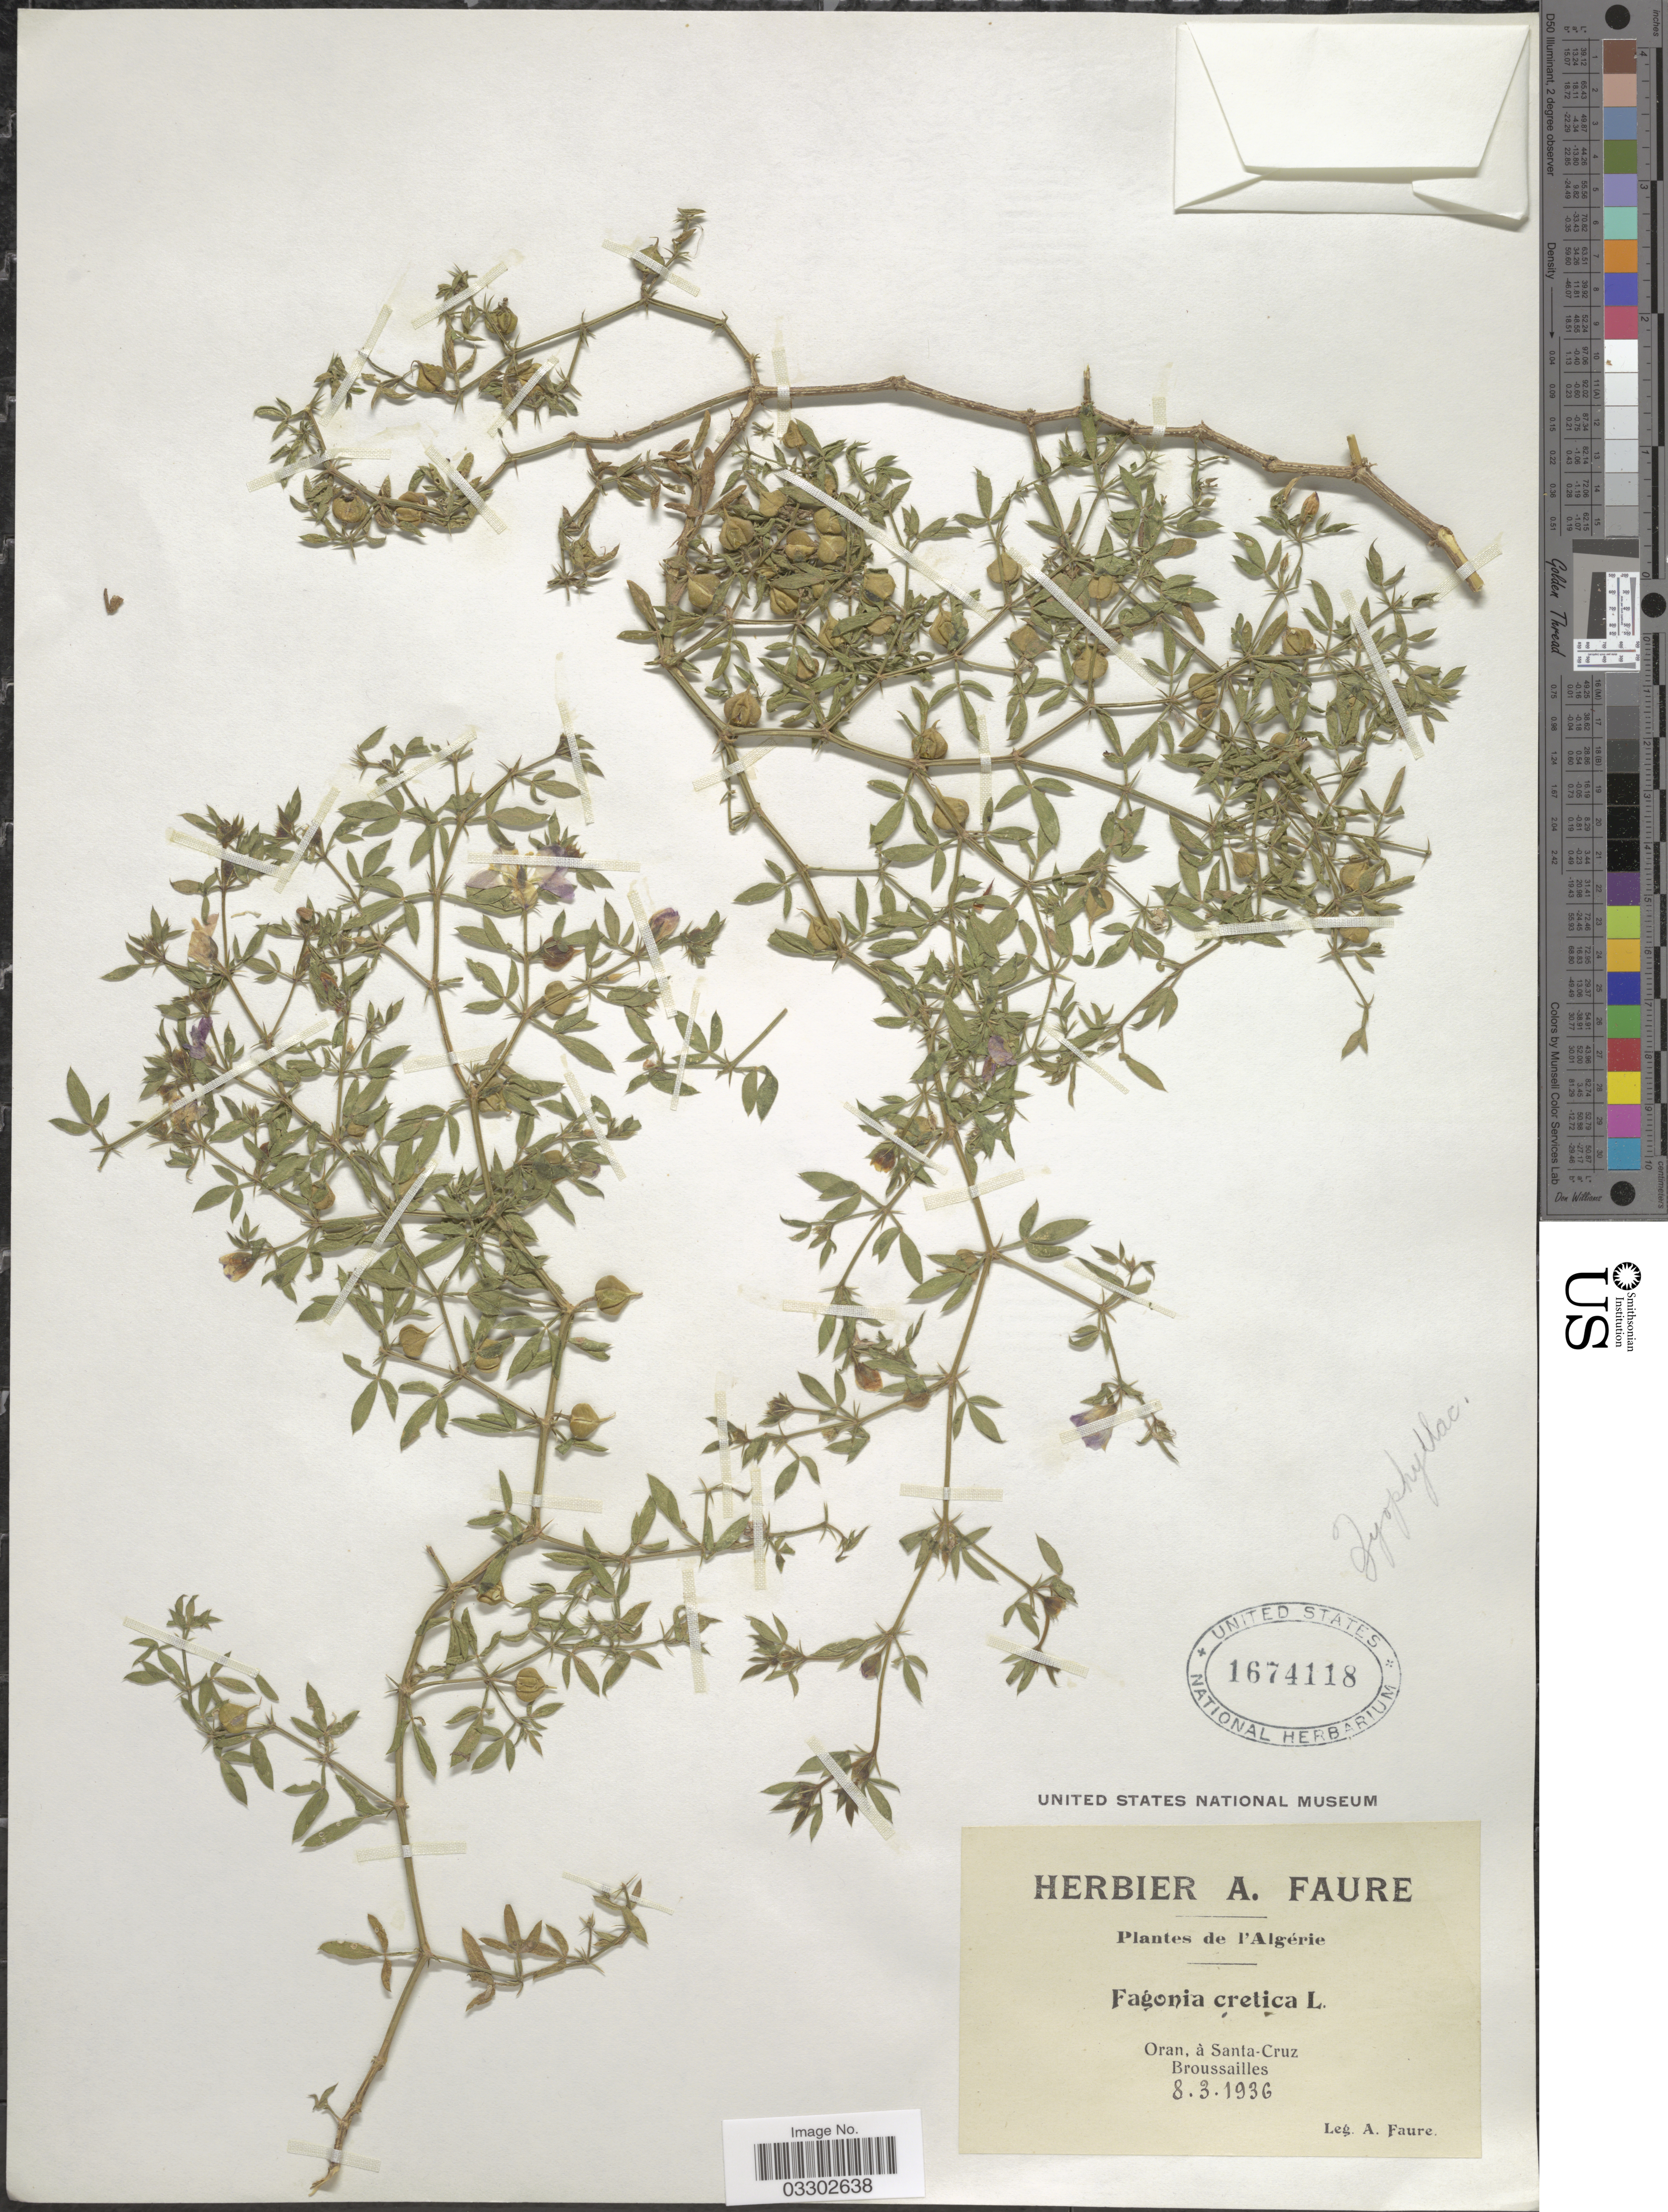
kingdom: Plantae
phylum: Tracheophyta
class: Magnoliopsida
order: Zygophyllales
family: Zygophyllaceae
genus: Fagonia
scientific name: Fagonia cretica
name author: L.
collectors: A. Faure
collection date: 1936-03-08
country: Algeria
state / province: Oran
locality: À Santa-Cruz.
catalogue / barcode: US 1674118